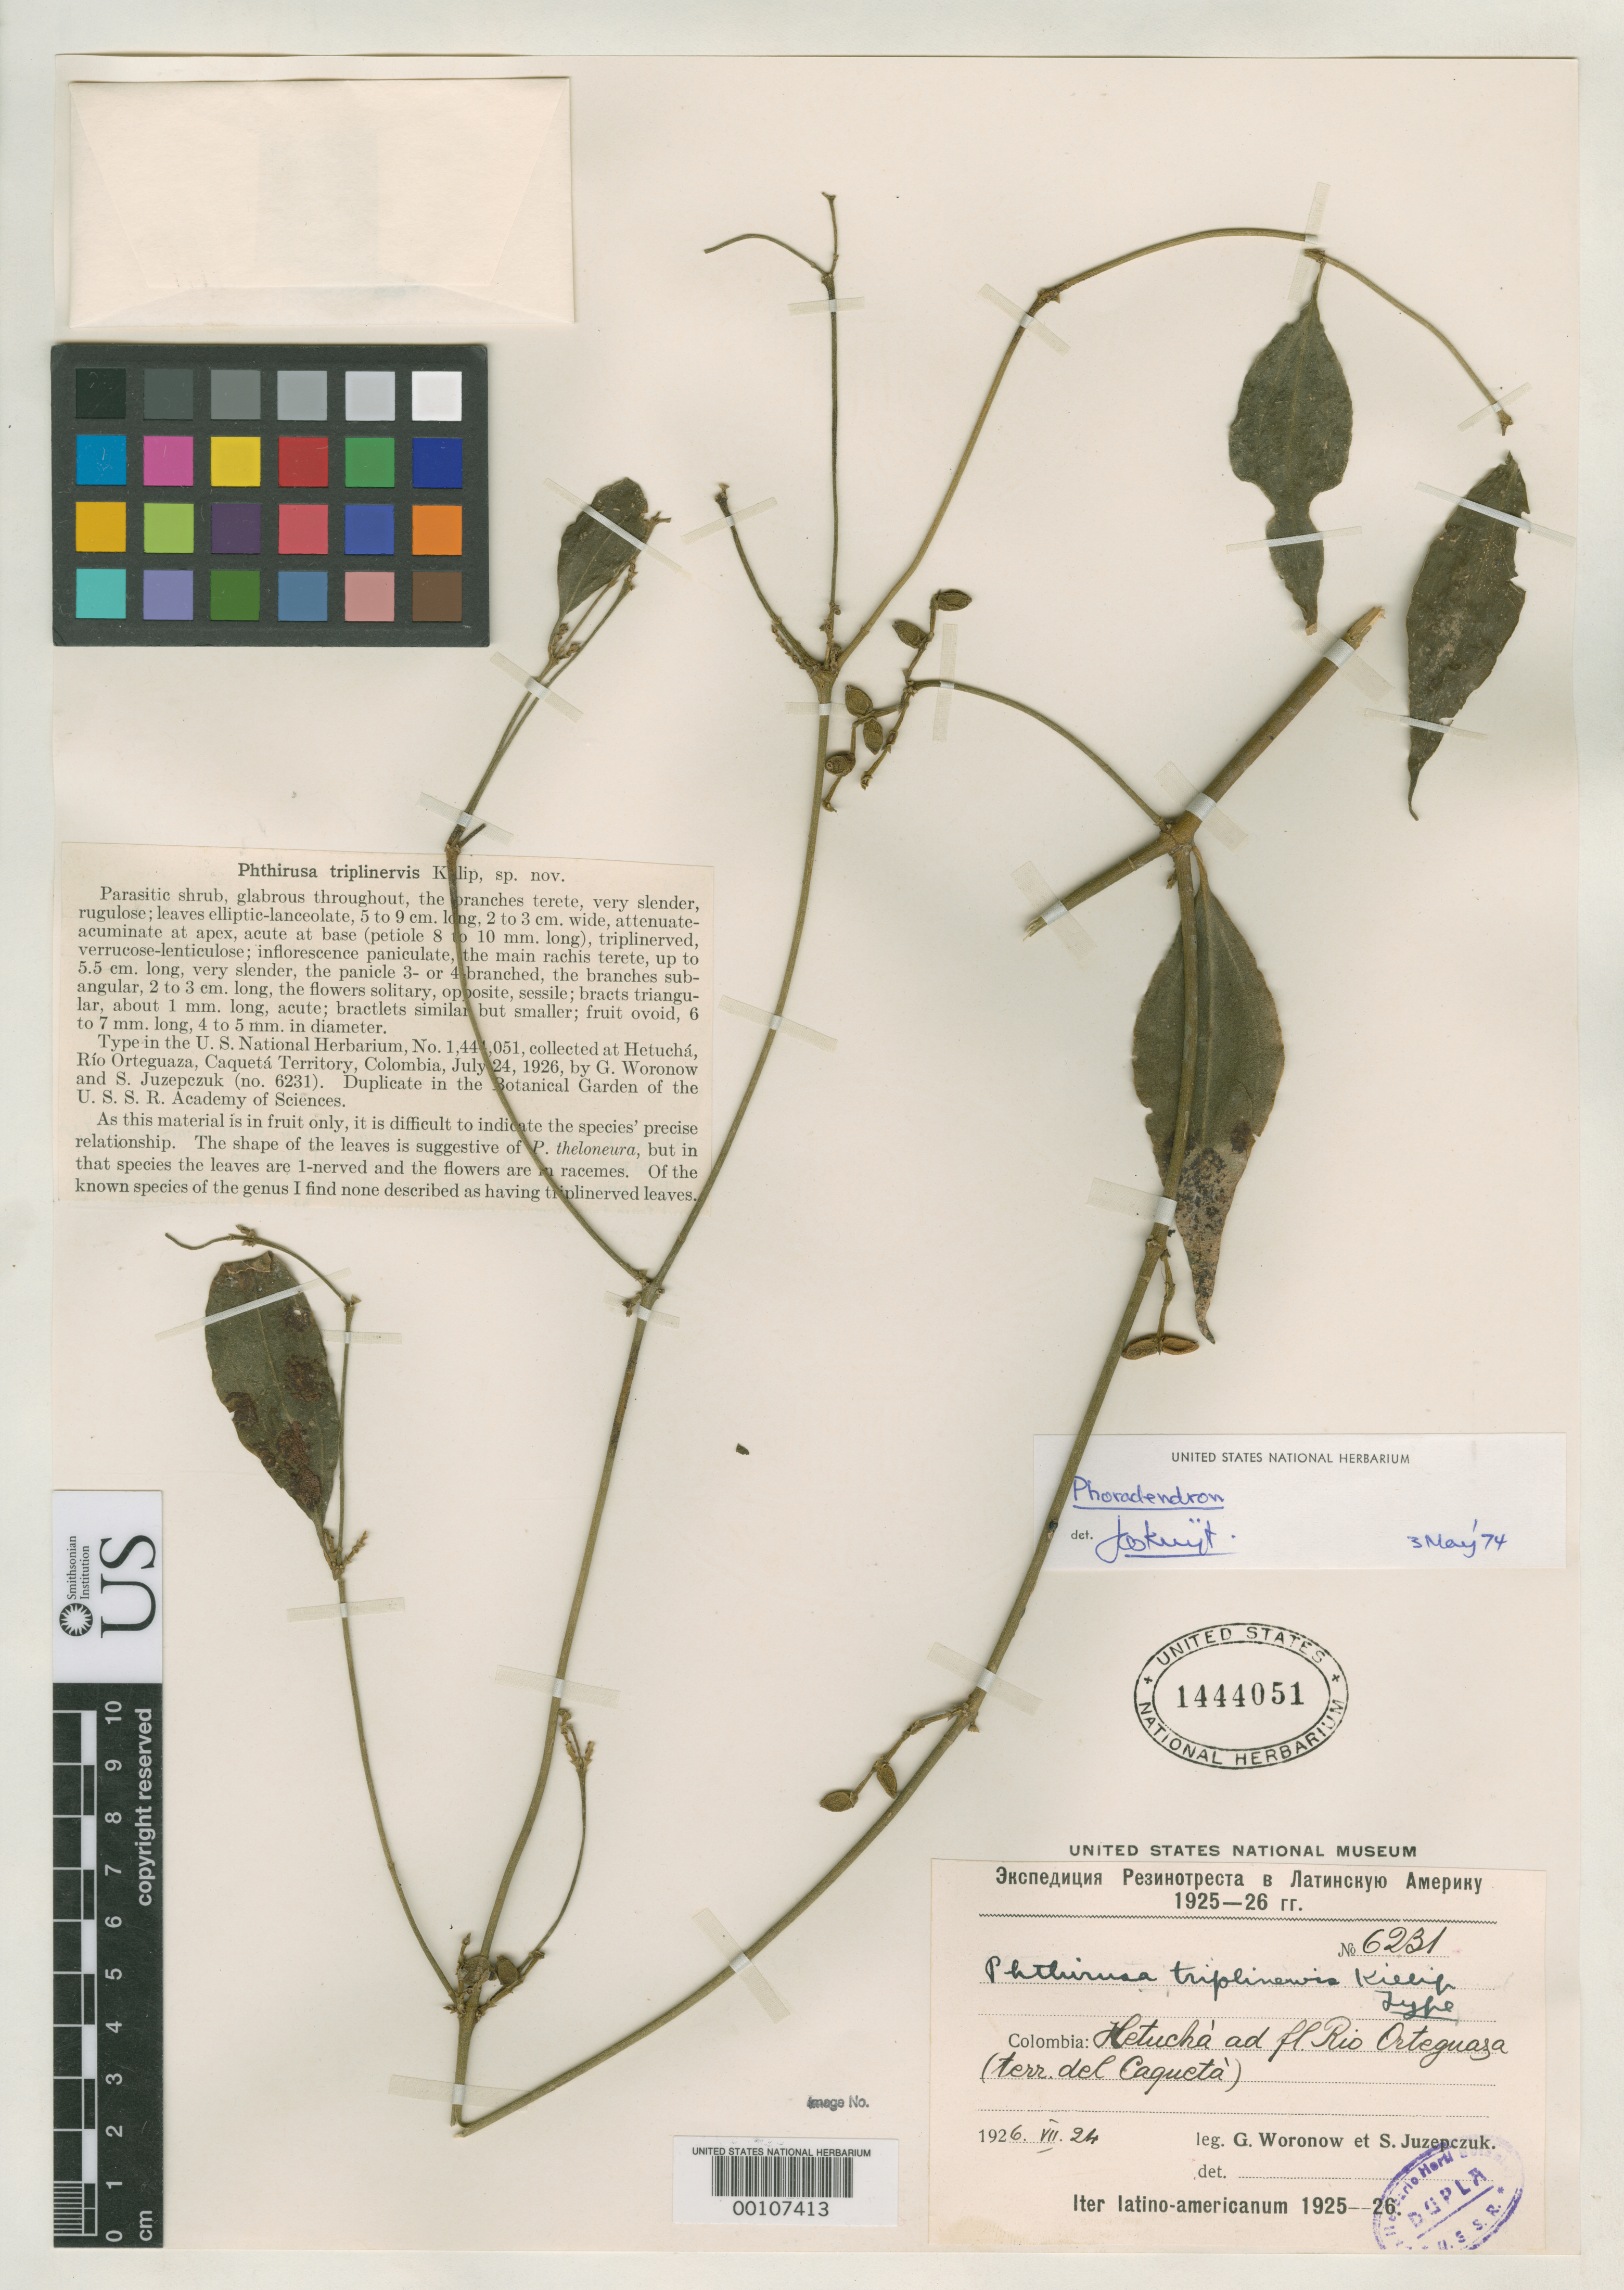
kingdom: Plantae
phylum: Tracheophyta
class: Magnoliopsida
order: Santalales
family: Loranthaceae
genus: Phthirusa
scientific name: Phthirusa triplinervis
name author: Killip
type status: Holotype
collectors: G. Woronow & S. V. Juzepczuk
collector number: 6231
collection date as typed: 24 Jul 1926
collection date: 1926-07-24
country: Colombia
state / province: Caquetá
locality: Hetucha, Rio Ortequaza.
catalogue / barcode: US 1444051